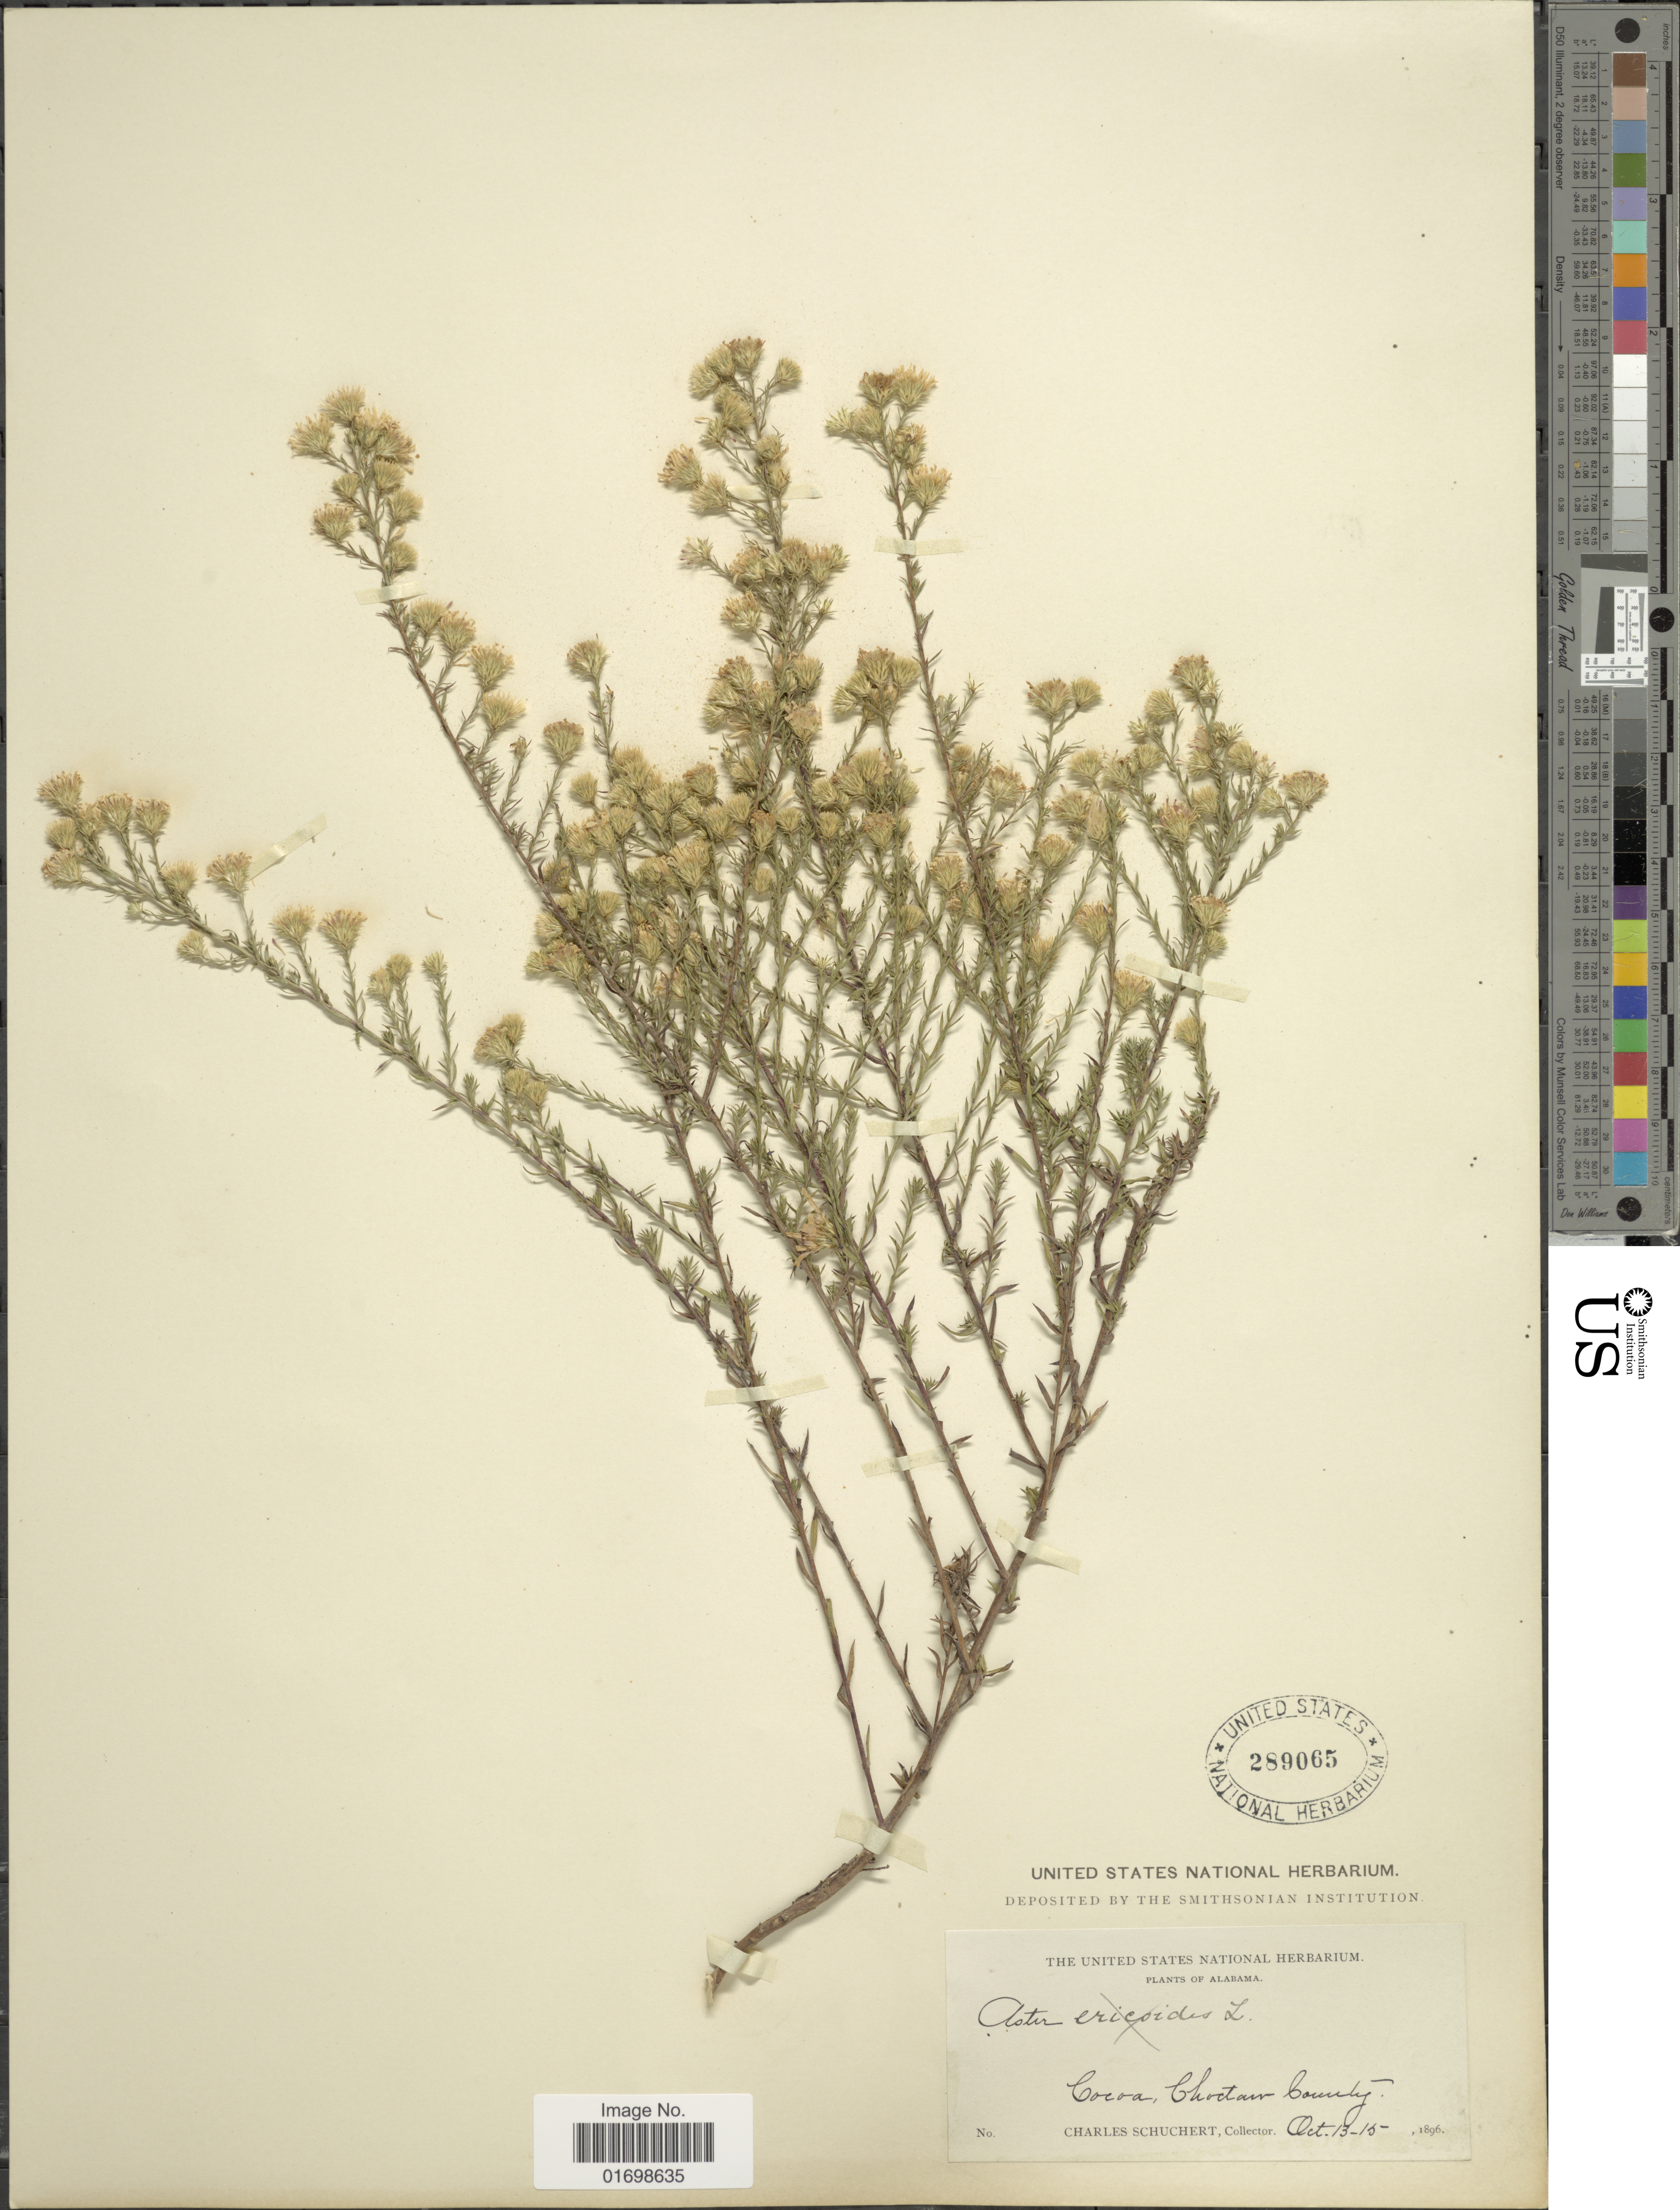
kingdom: Plantae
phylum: Tracheophyta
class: Magnoliopsida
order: Asterales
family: Asteraceae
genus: Symphyotrichum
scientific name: Symphyotrichum dumosum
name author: (L.) G.L. Nesom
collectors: C. Schuchert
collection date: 1896-10-13/1896-10-15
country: United States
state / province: Alabama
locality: Cocoa, Chocotan County.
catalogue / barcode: US 289065